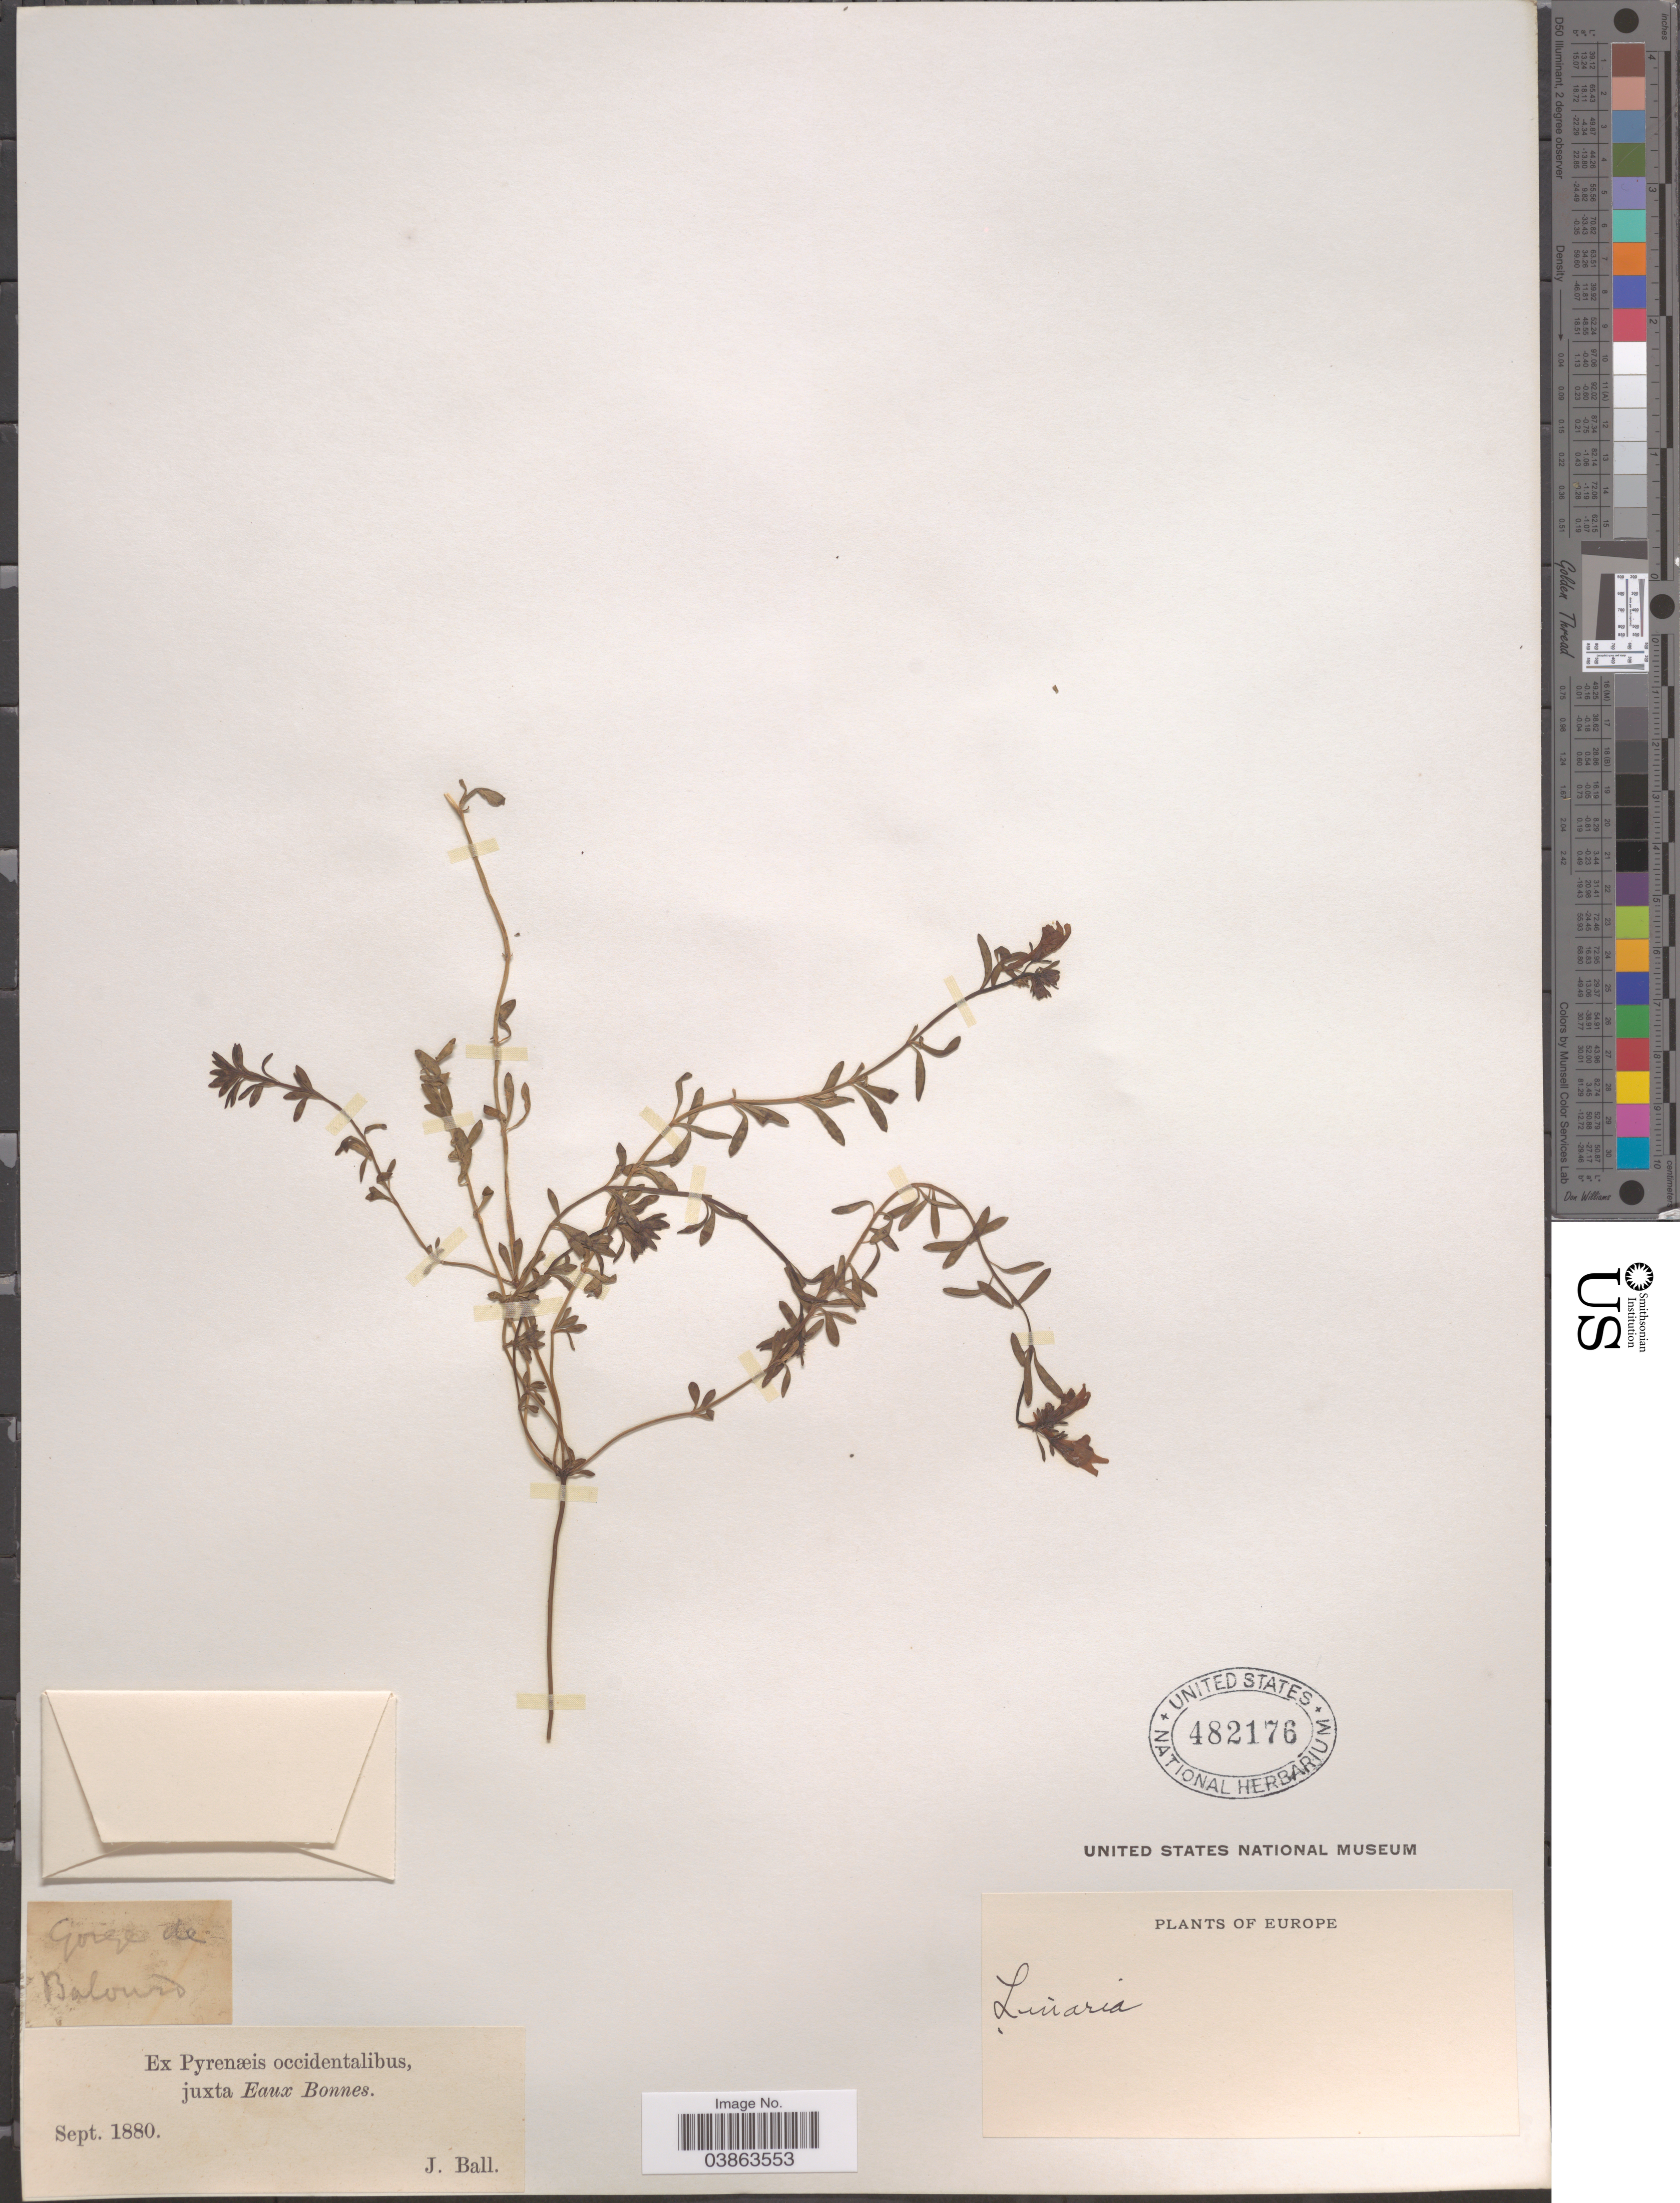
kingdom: Plantae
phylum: Tracheophyta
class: Magnoliopsida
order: Lamiales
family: Plantaginaceae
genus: Linaria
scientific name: Linaria sp.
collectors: J. Ball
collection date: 1880-09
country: France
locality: Ex Pyrenaeis occidentalibus, juxta Eaux bonnes. Europe.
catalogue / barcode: US 482176